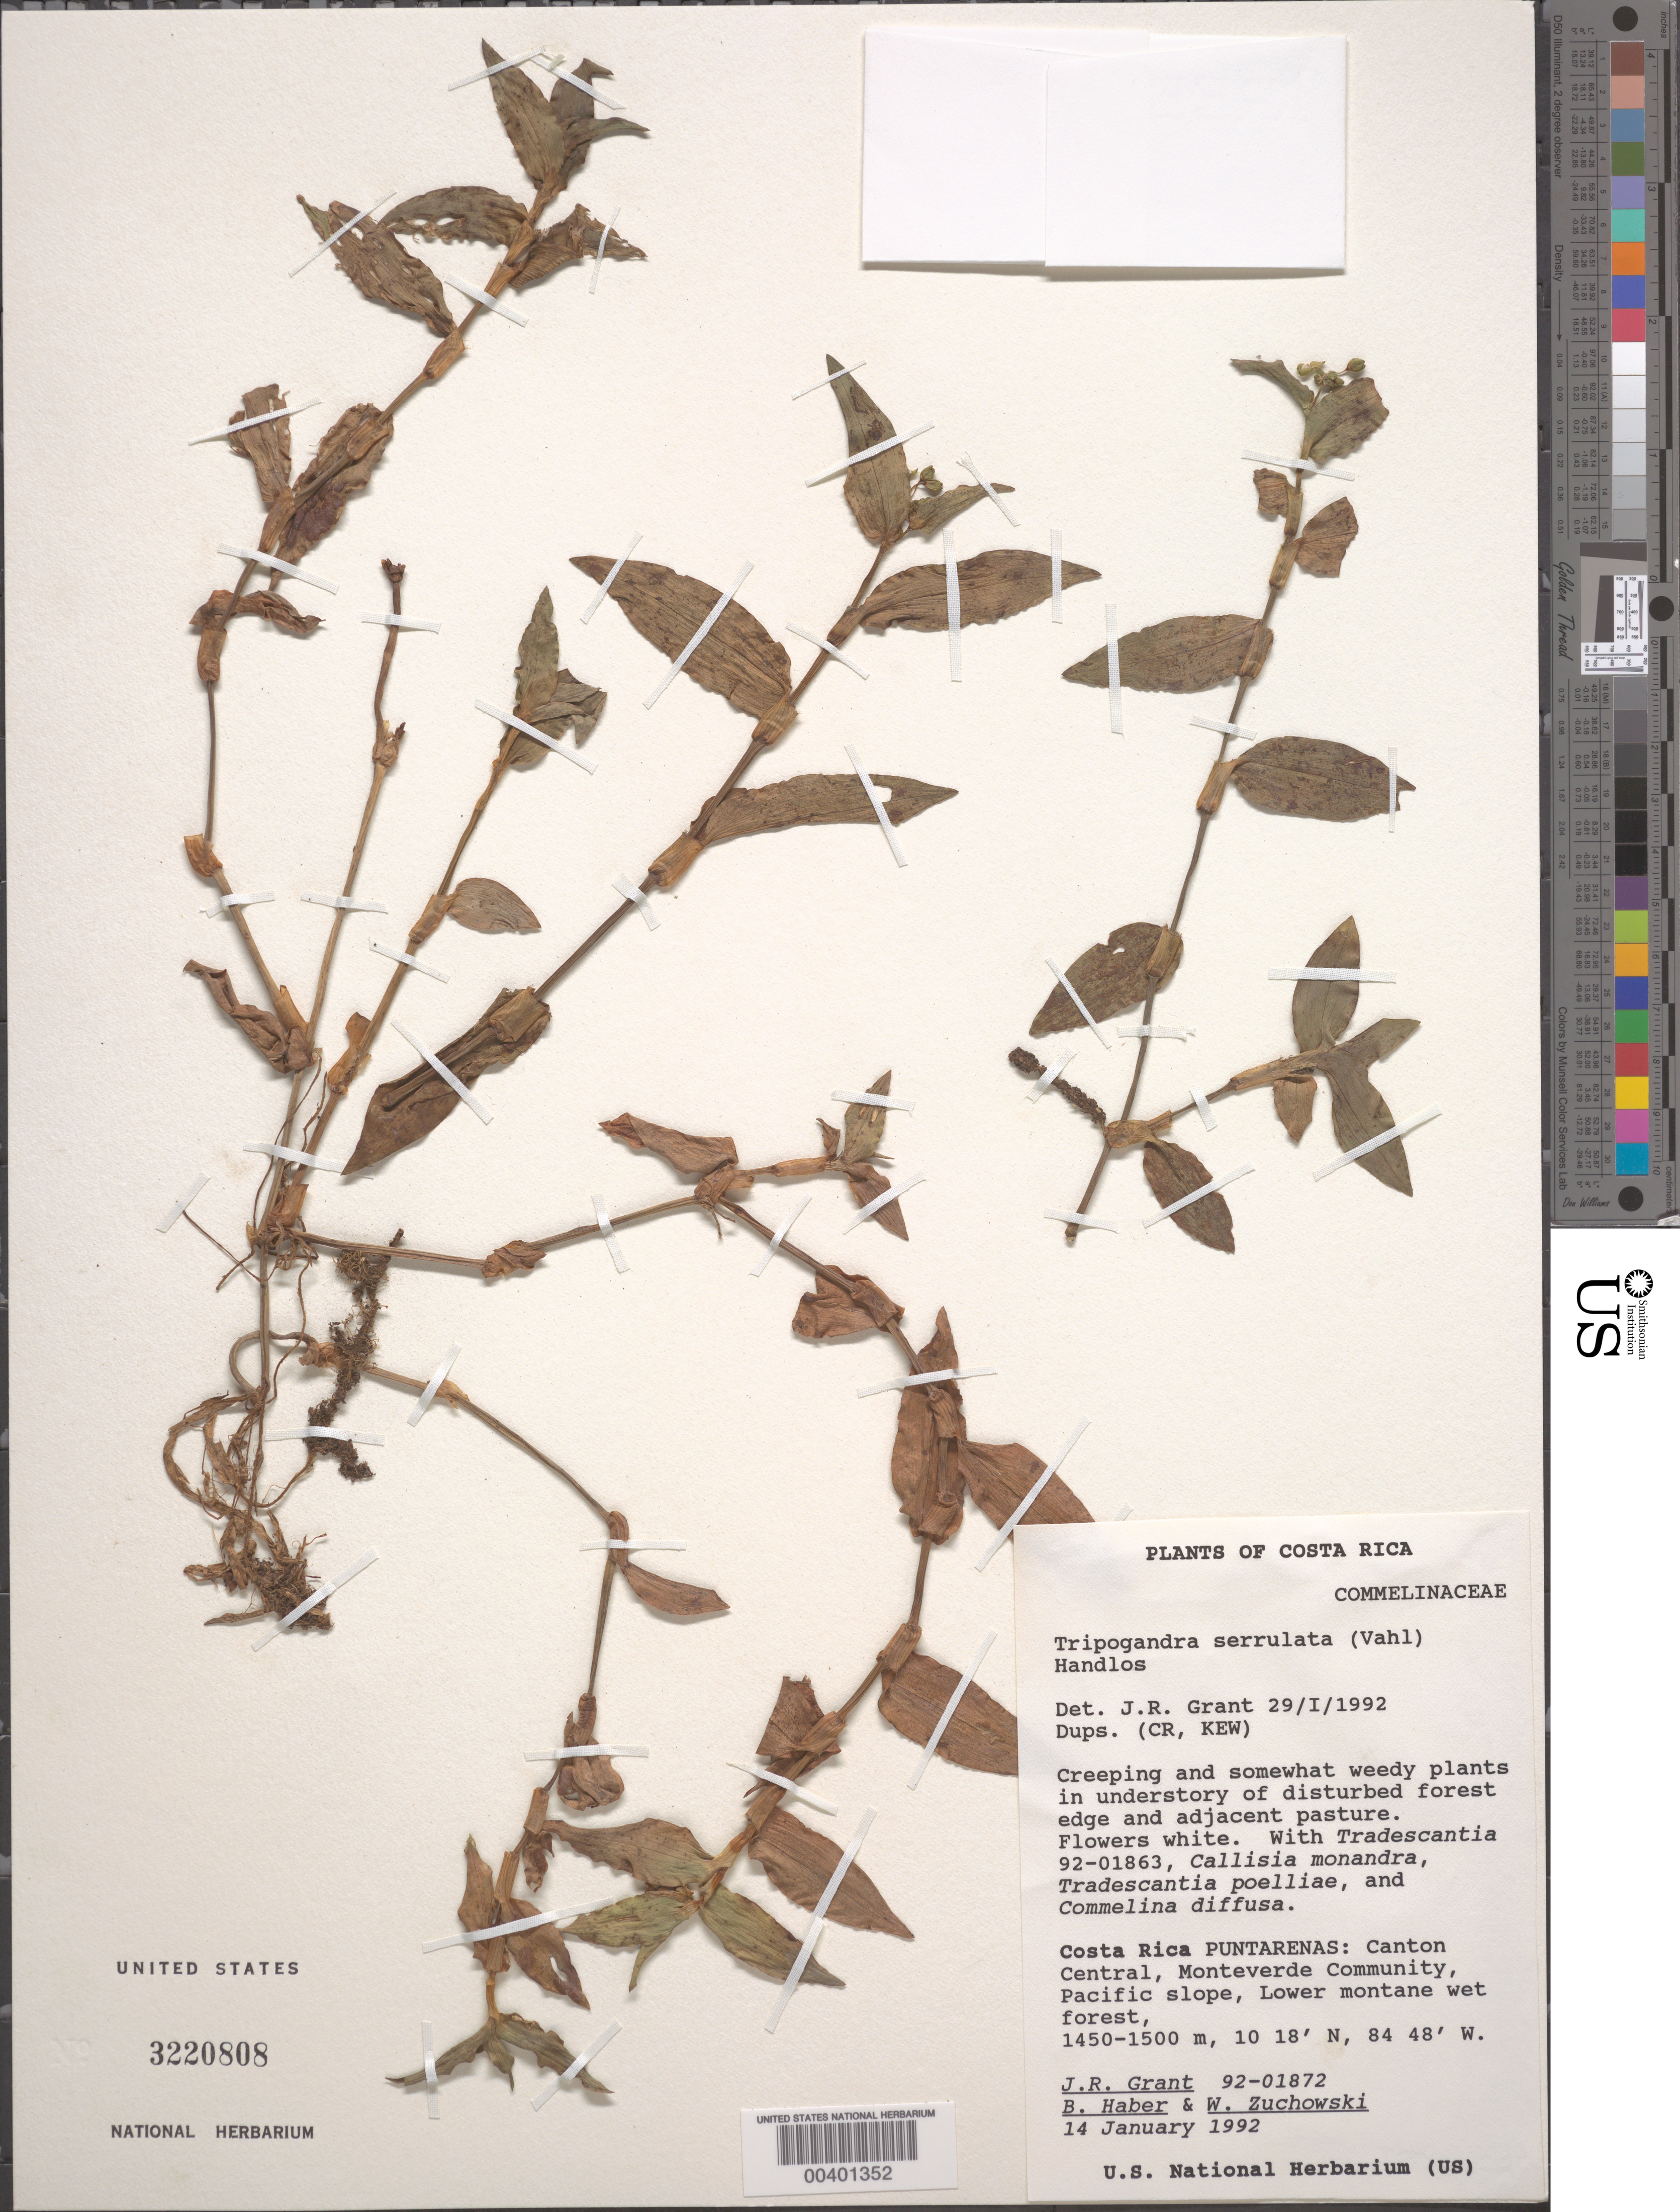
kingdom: Plantae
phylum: Tracheophyta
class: Liliopsida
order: Commelinales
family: Commelinaceae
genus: Tripogandra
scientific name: Tripogandra serrulata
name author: (Vahl) Handlos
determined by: Grant, J. R., (SWITZERLAND)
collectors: J. R. Grant, B. Haber & W. Zuchowski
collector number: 92-01872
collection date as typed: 14 Jan 1992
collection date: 1992-01-14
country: Costa Rica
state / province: Puntarenas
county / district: Puntarenas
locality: Canton central, monteverde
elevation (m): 1450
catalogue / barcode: US 3220808